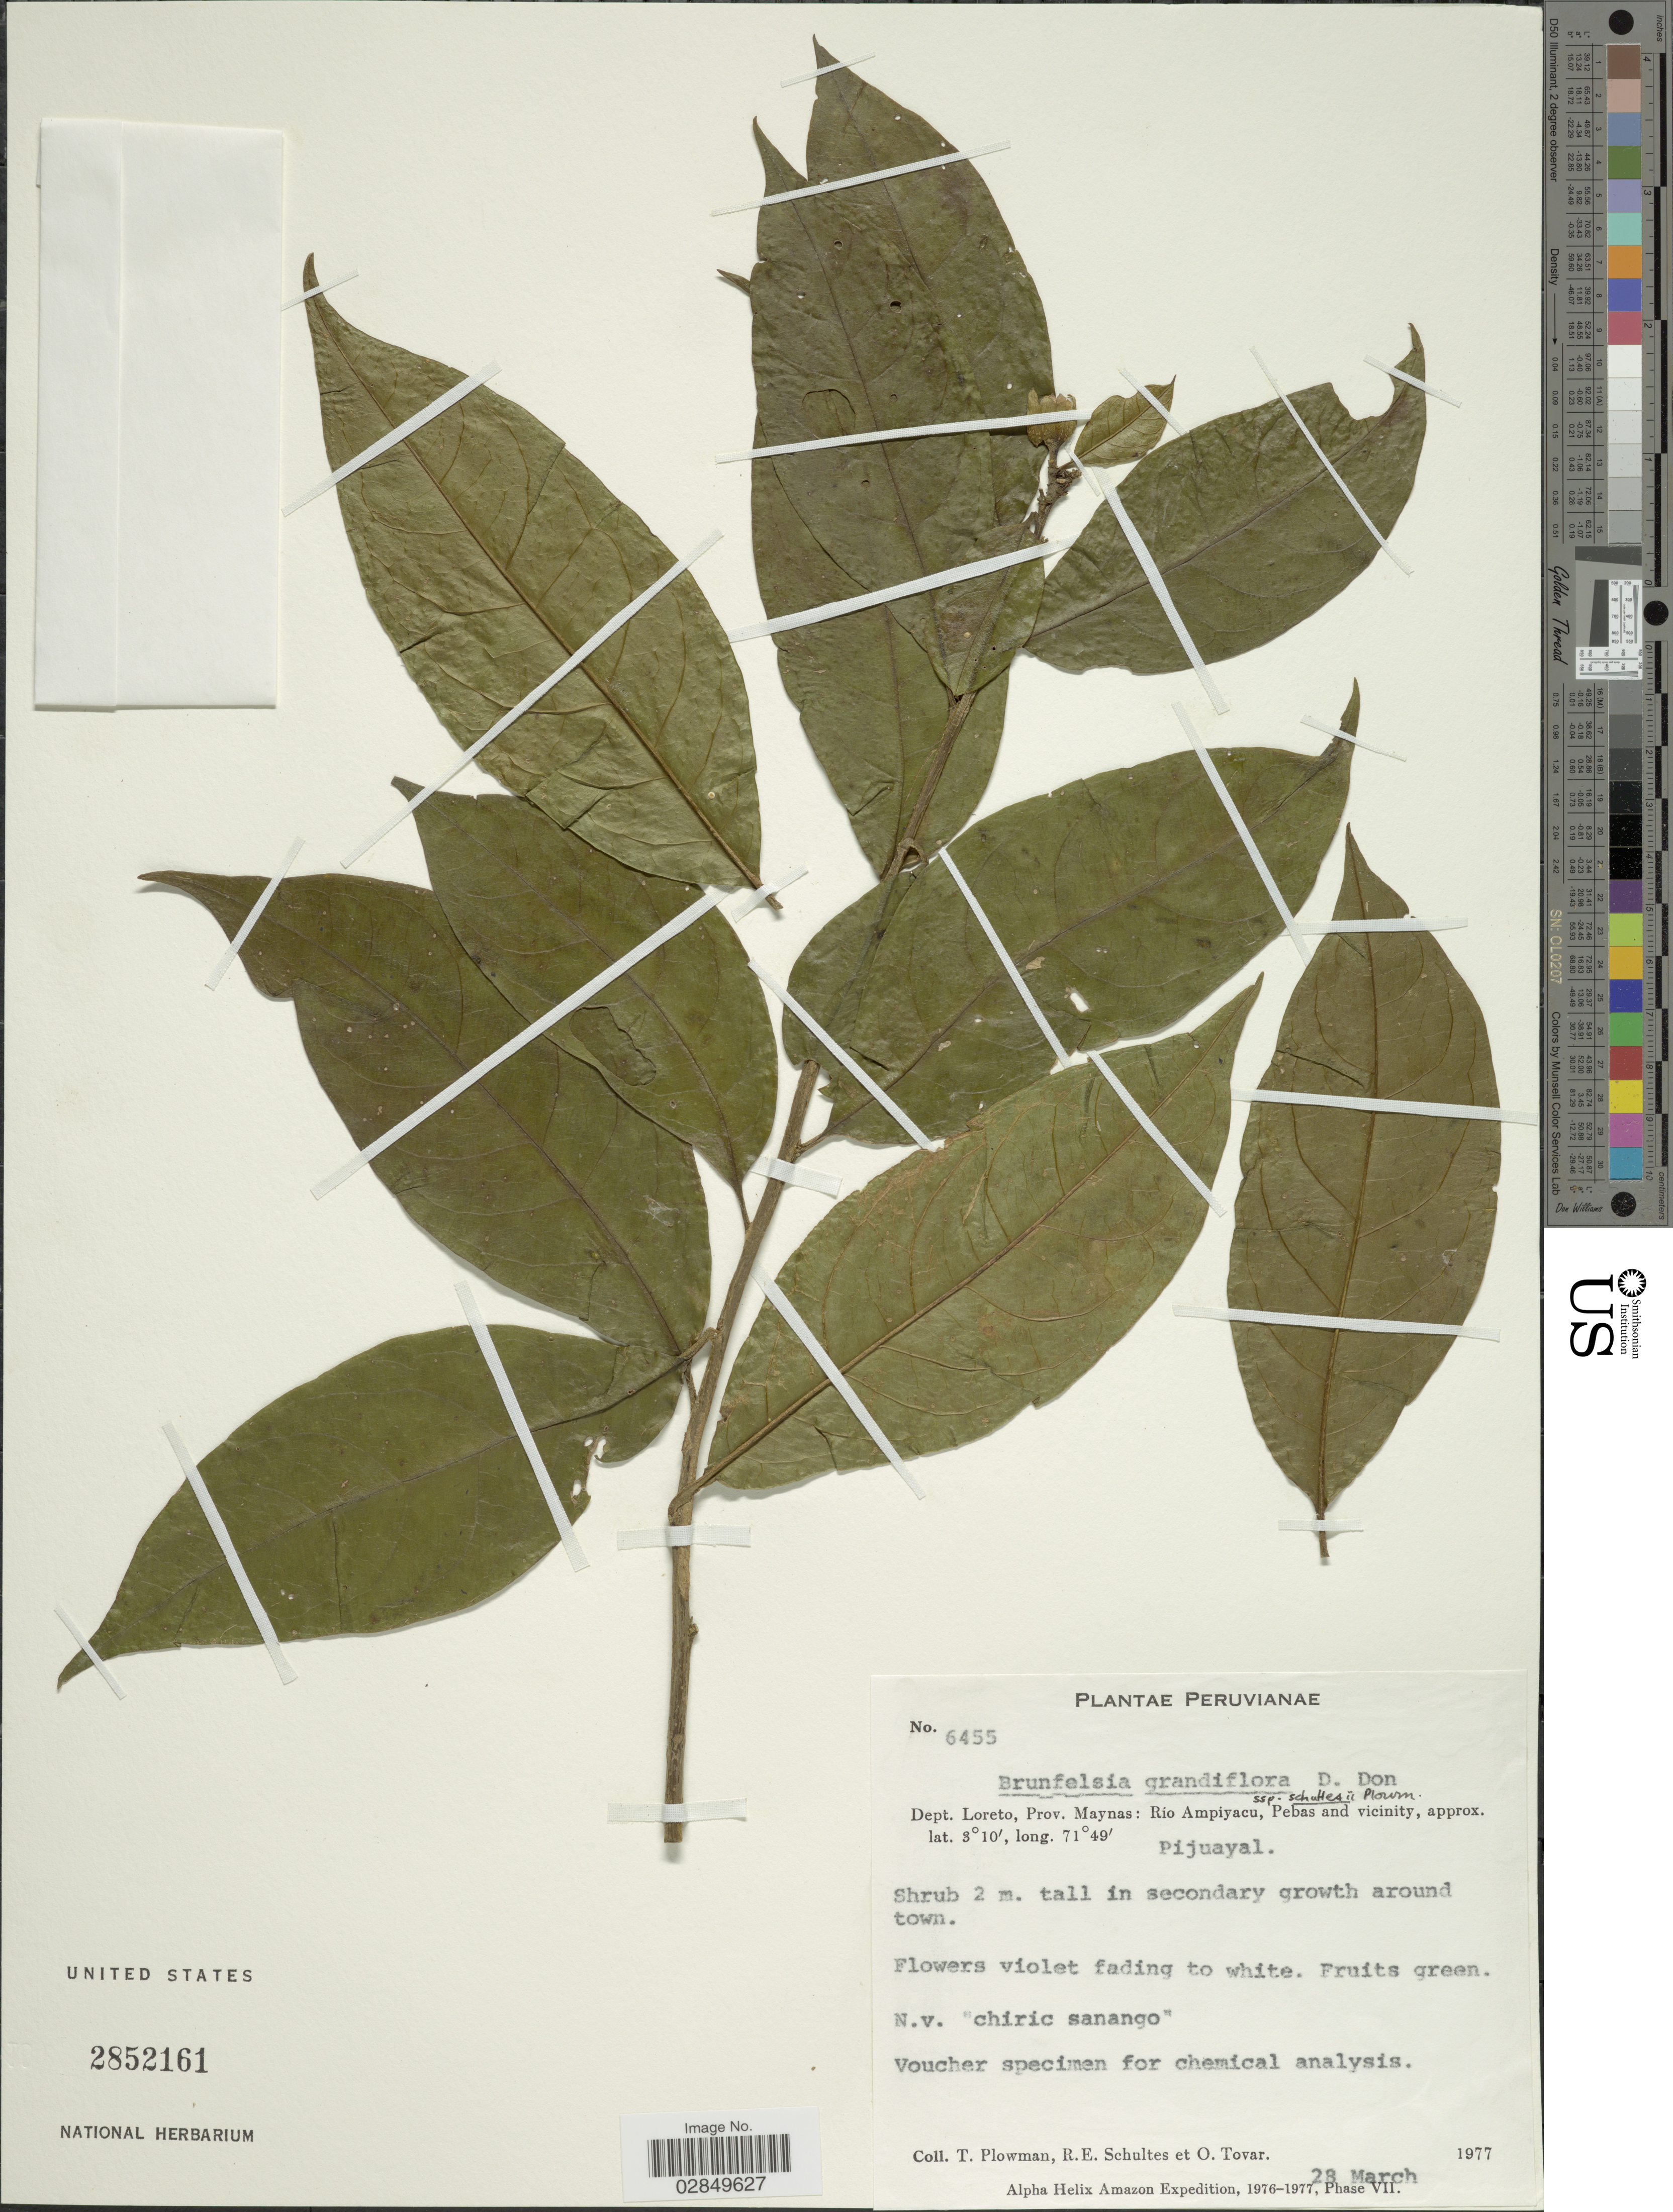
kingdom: Plantae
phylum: Tracheophyta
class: Magnoliopsida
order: Solanales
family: Solanaceae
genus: Brunfelsia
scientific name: Brunfelsia grandiflora subsp. schultesii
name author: Plowman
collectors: T. Plowman, R. E. Schultes & Ó. Tovar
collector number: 6455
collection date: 1977-03-28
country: Peru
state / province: Loreto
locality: Dept. Loreto, Prov. Maynas, Río Ampiyacu, Pebas and vicinity.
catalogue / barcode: US 2852161